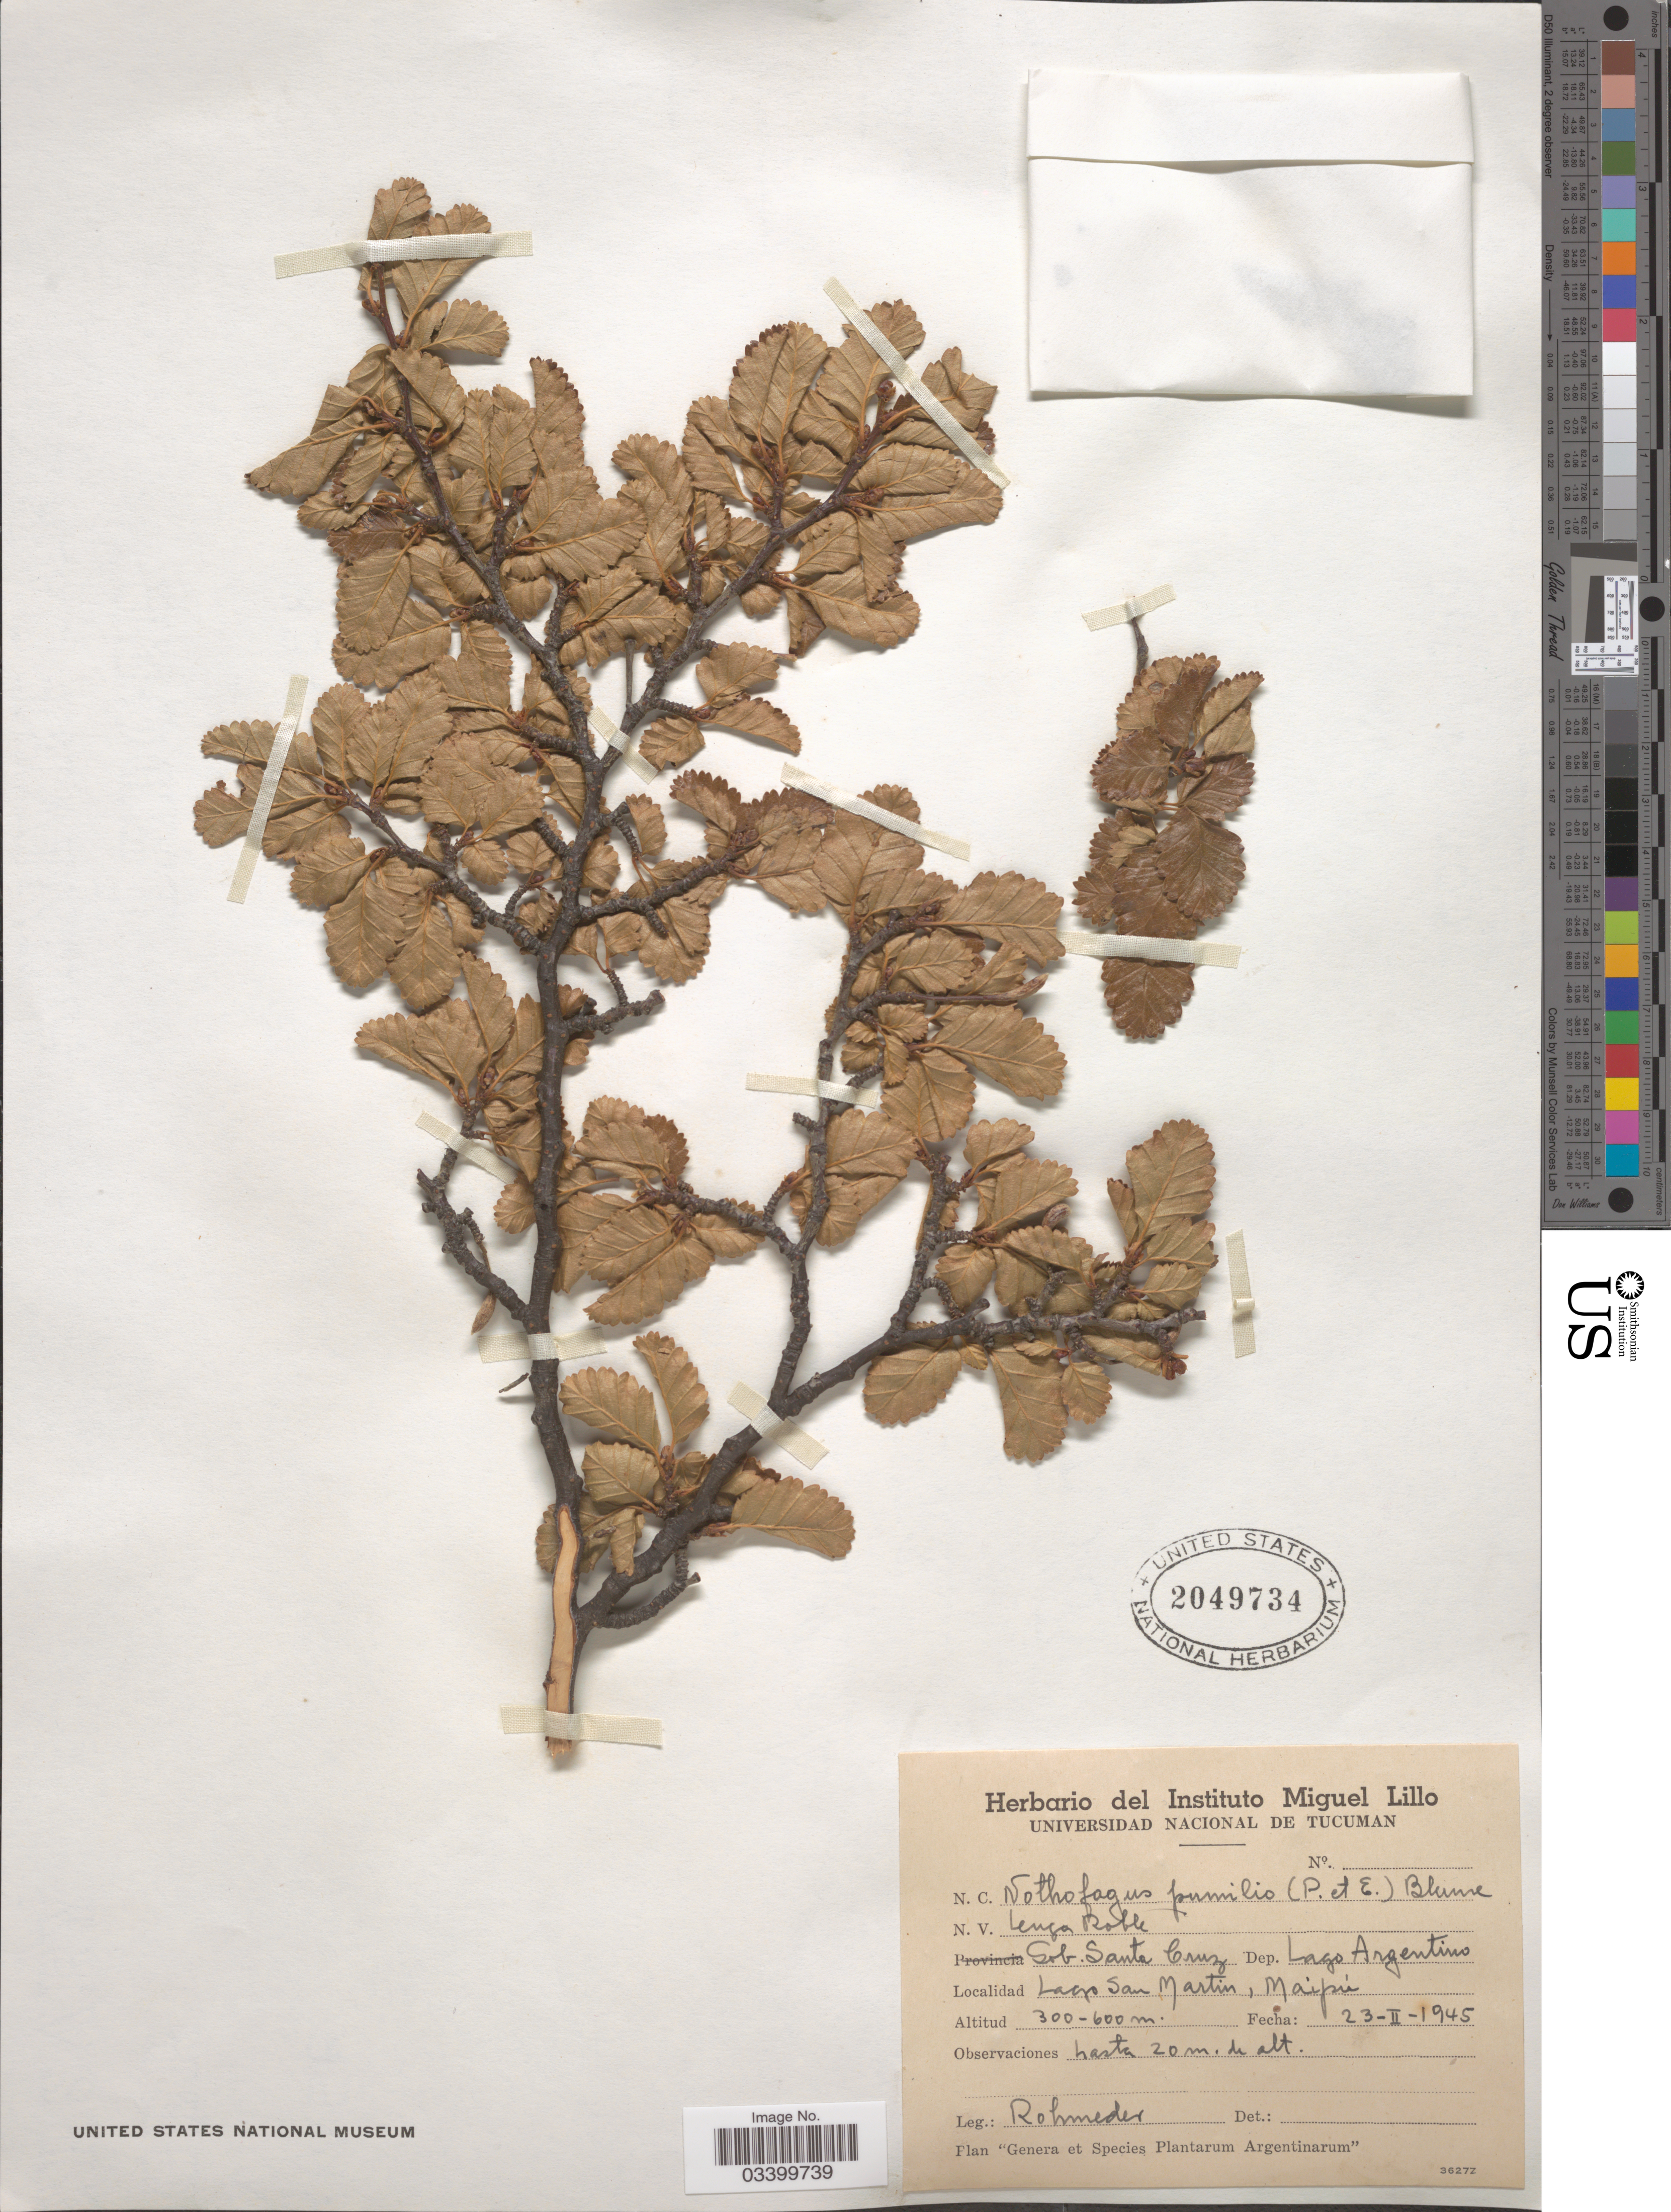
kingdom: Plantae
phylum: Tracheophyta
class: Magnoliopsida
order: Fagales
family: Nothofagaceae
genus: Nothofagus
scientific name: Nothofagus pumilio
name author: (Poepp. & Endl.) Krasser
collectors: Rohmeder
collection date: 1945-02-23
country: Argentina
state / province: Santa Cruz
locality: Gob. Santa Cruz. Dep. Lago Argentino. Lago San Martin, Maipú.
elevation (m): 300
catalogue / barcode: US 2049734